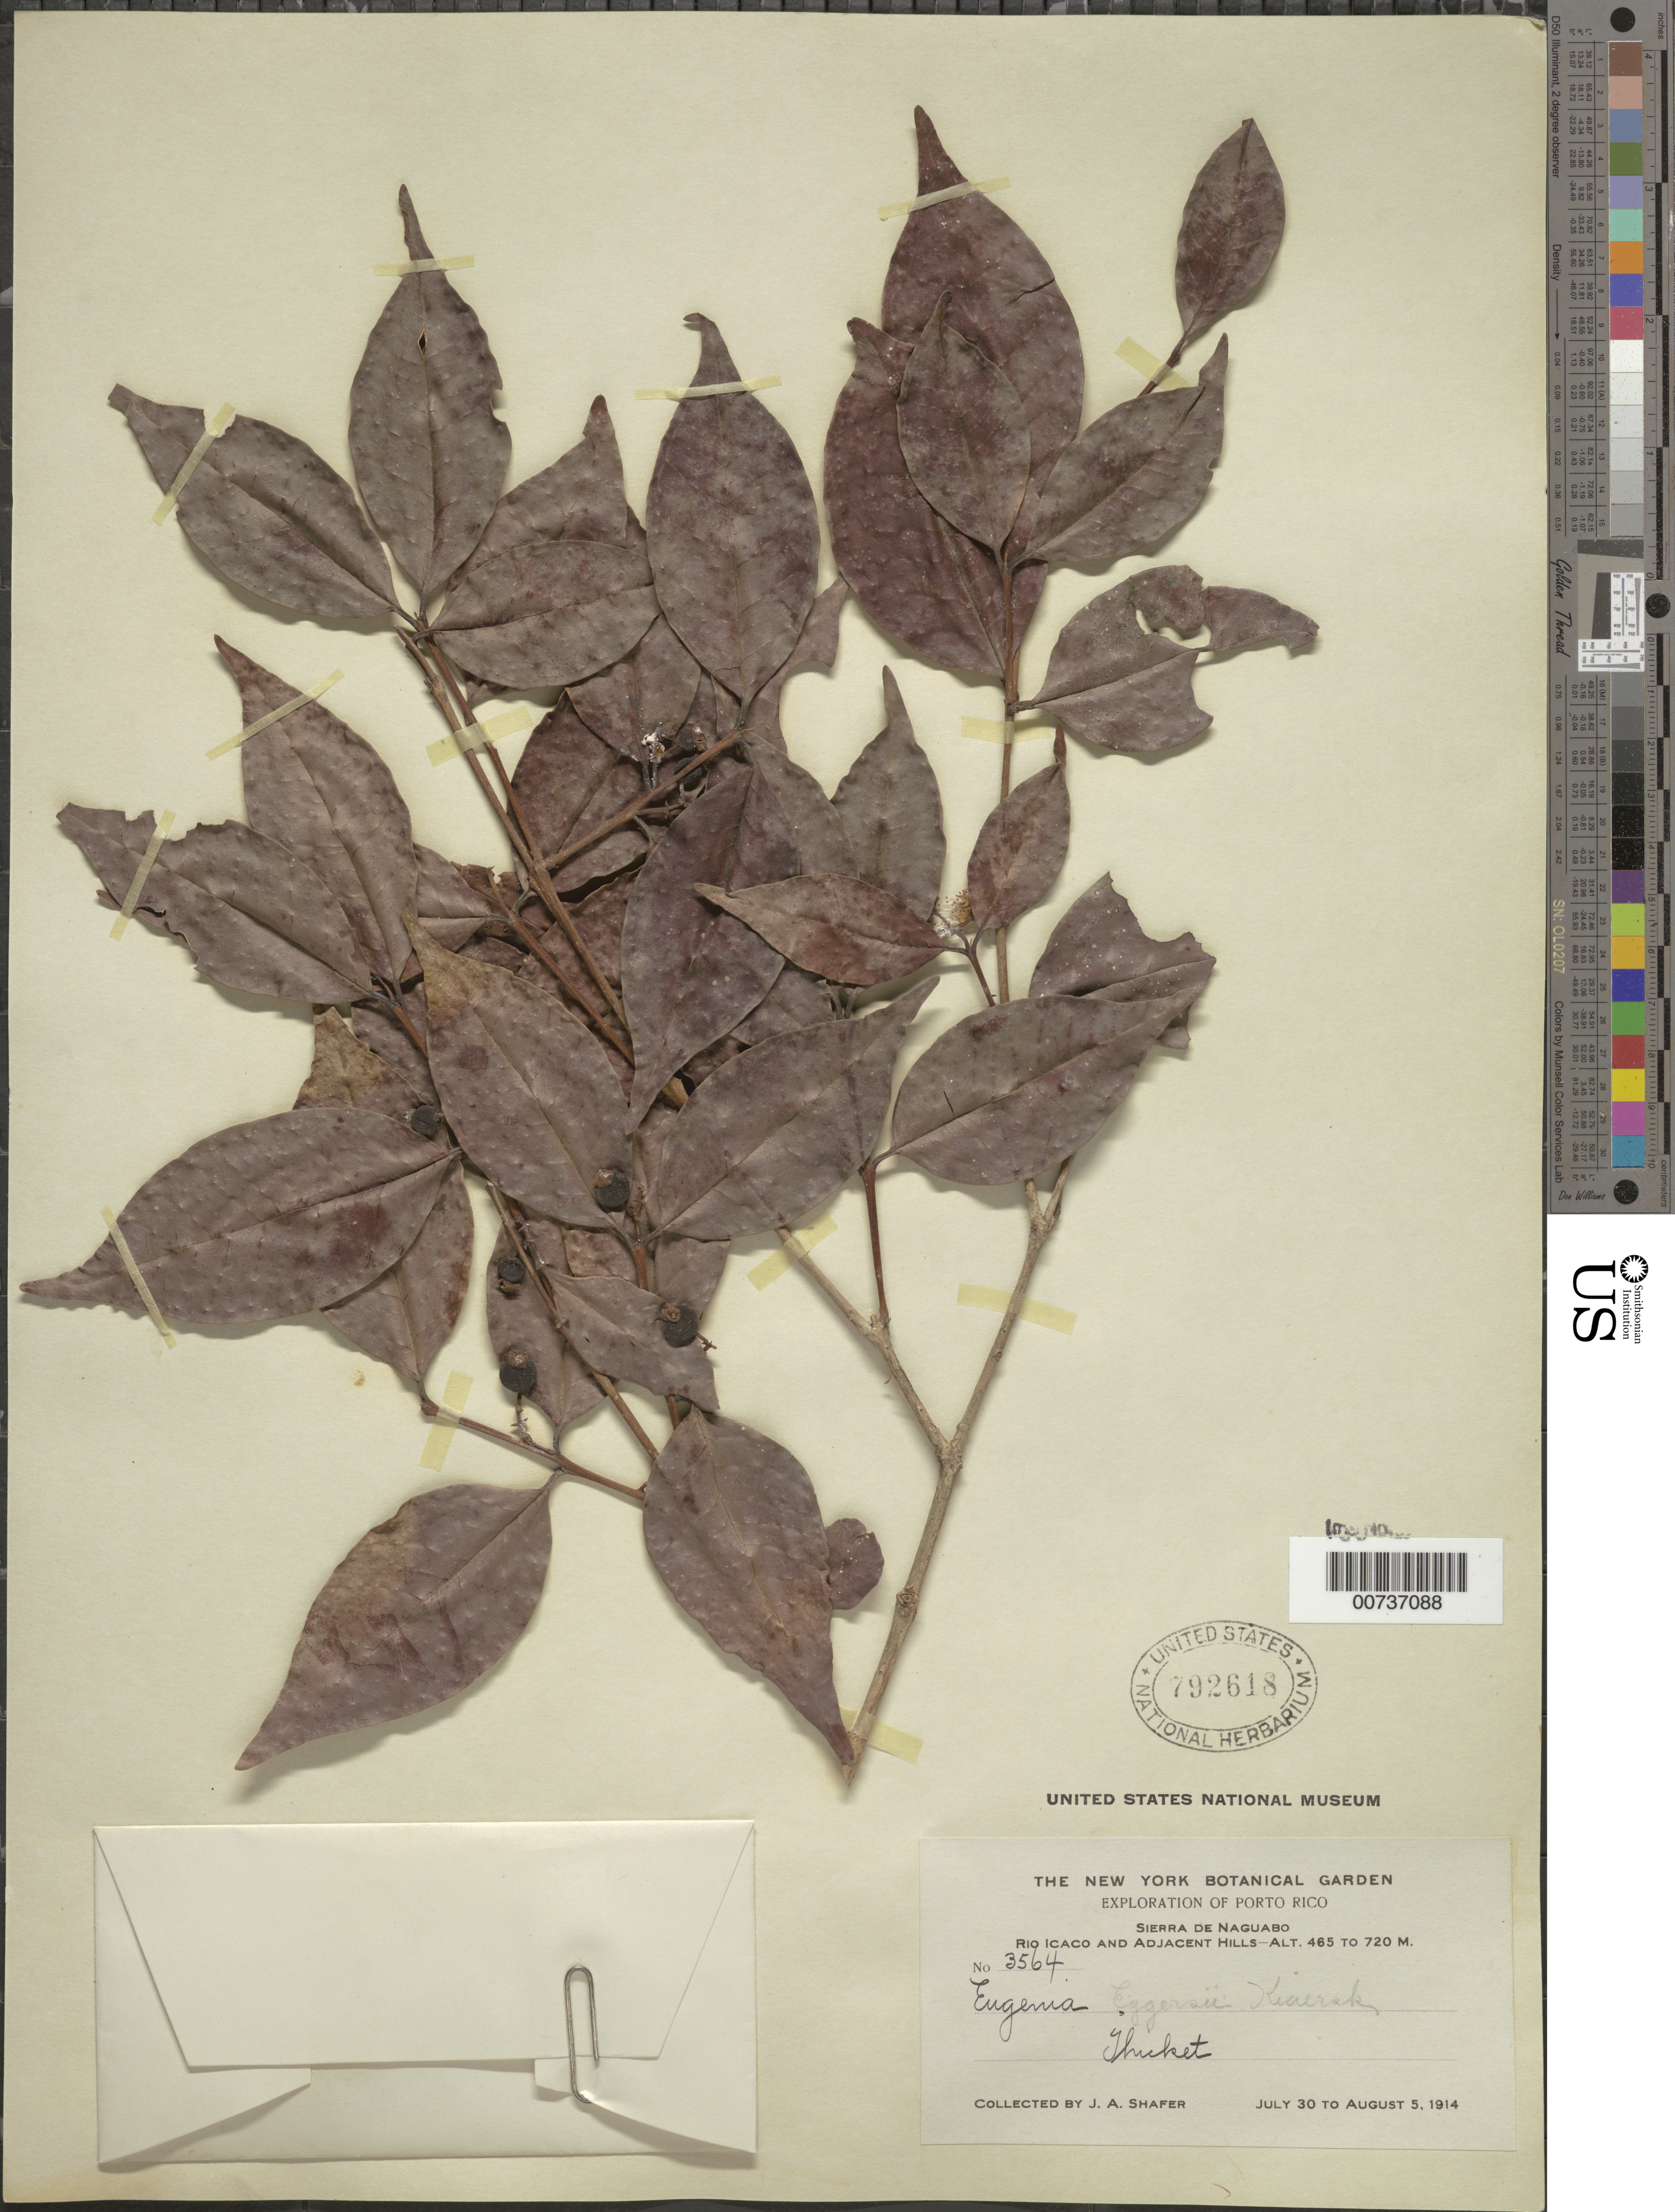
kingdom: Plantae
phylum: Tracheophyta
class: Magnoliopsida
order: Myrtales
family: Myrtaceae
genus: Eugenia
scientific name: Eugenia eggersii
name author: Kiaersk.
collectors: J. A. Shafer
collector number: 3564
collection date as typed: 30 Jul 1914 to 05 Aug 1914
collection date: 1914-07-30/1914-08-05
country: Puerto Rico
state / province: Naguabo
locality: Sierra de Naguabo, Río Icaco and adjacent hills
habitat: Thicket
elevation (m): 465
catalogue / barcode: US 792618